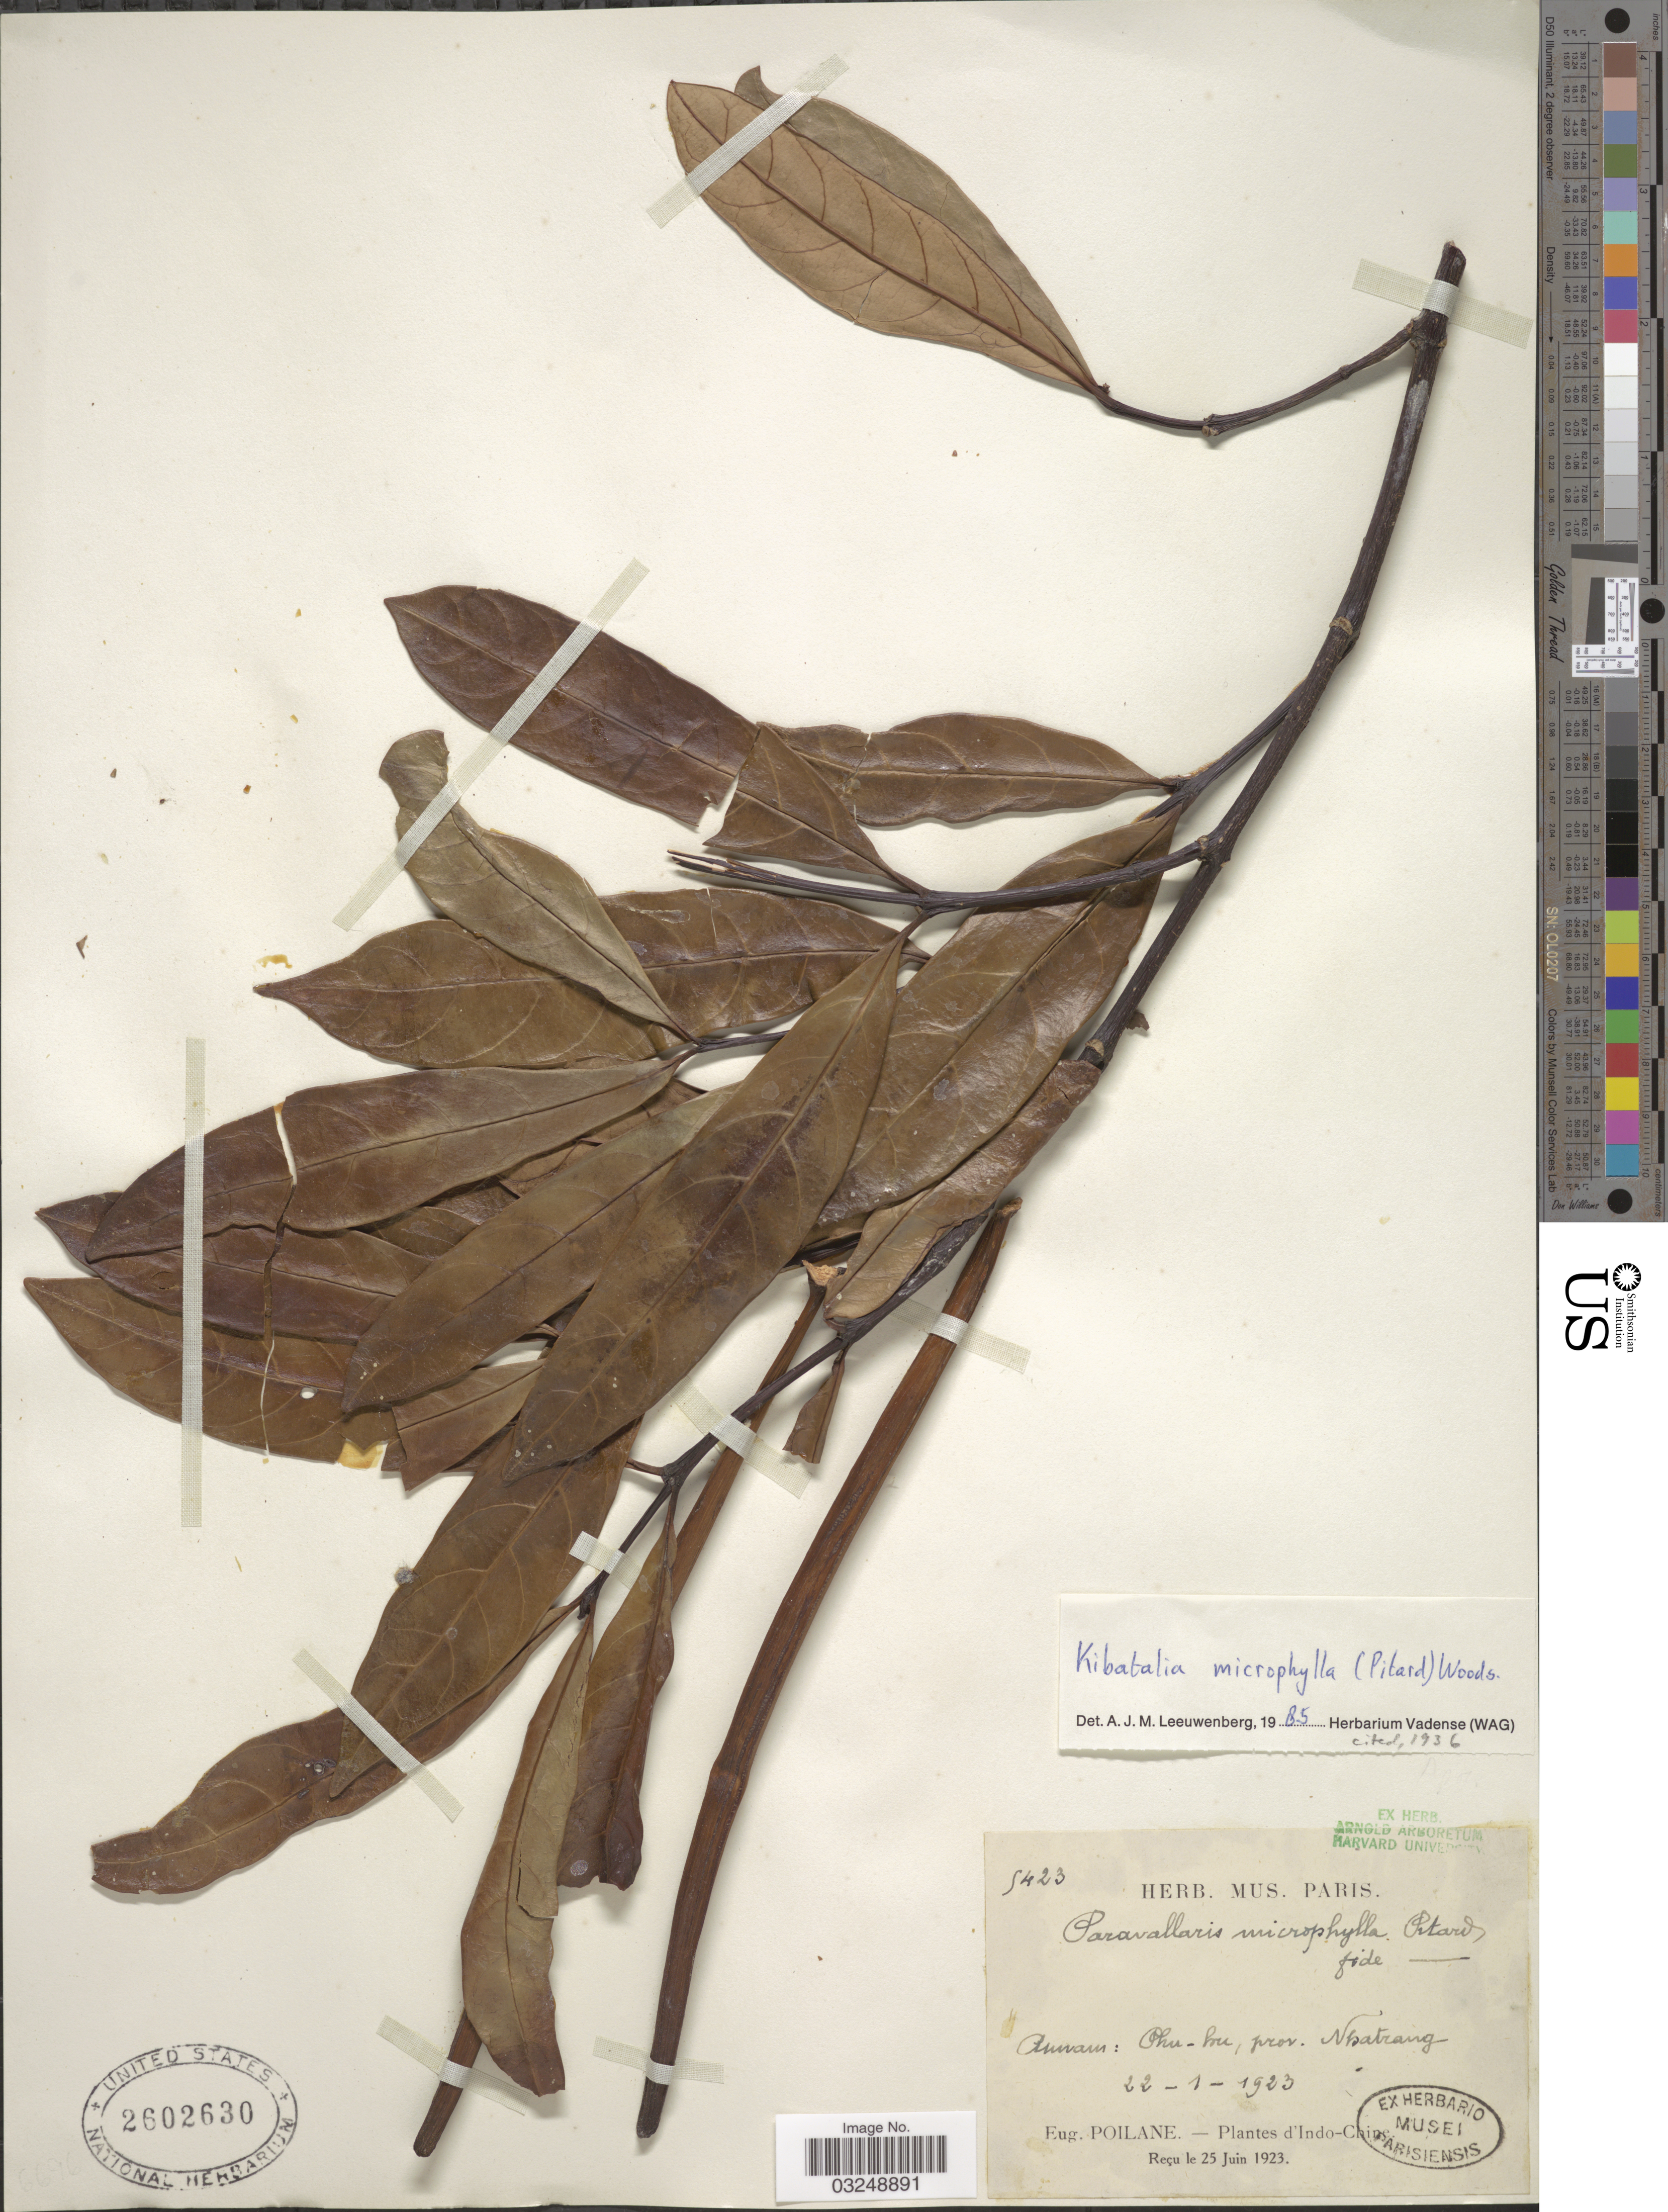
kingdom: Plantae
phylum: Tracheophyta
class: Magnoliopsida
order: Gentianales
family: Apocynaceae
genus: Kibatalia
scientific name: Kibatalia microphylla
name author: (Pit.) Woodson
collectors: E. Poilane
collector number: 5423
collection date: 1923-01-22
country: Vietnam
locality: Annam: Phu-hu, prov. Nhatrang.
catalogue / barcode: US 2602630